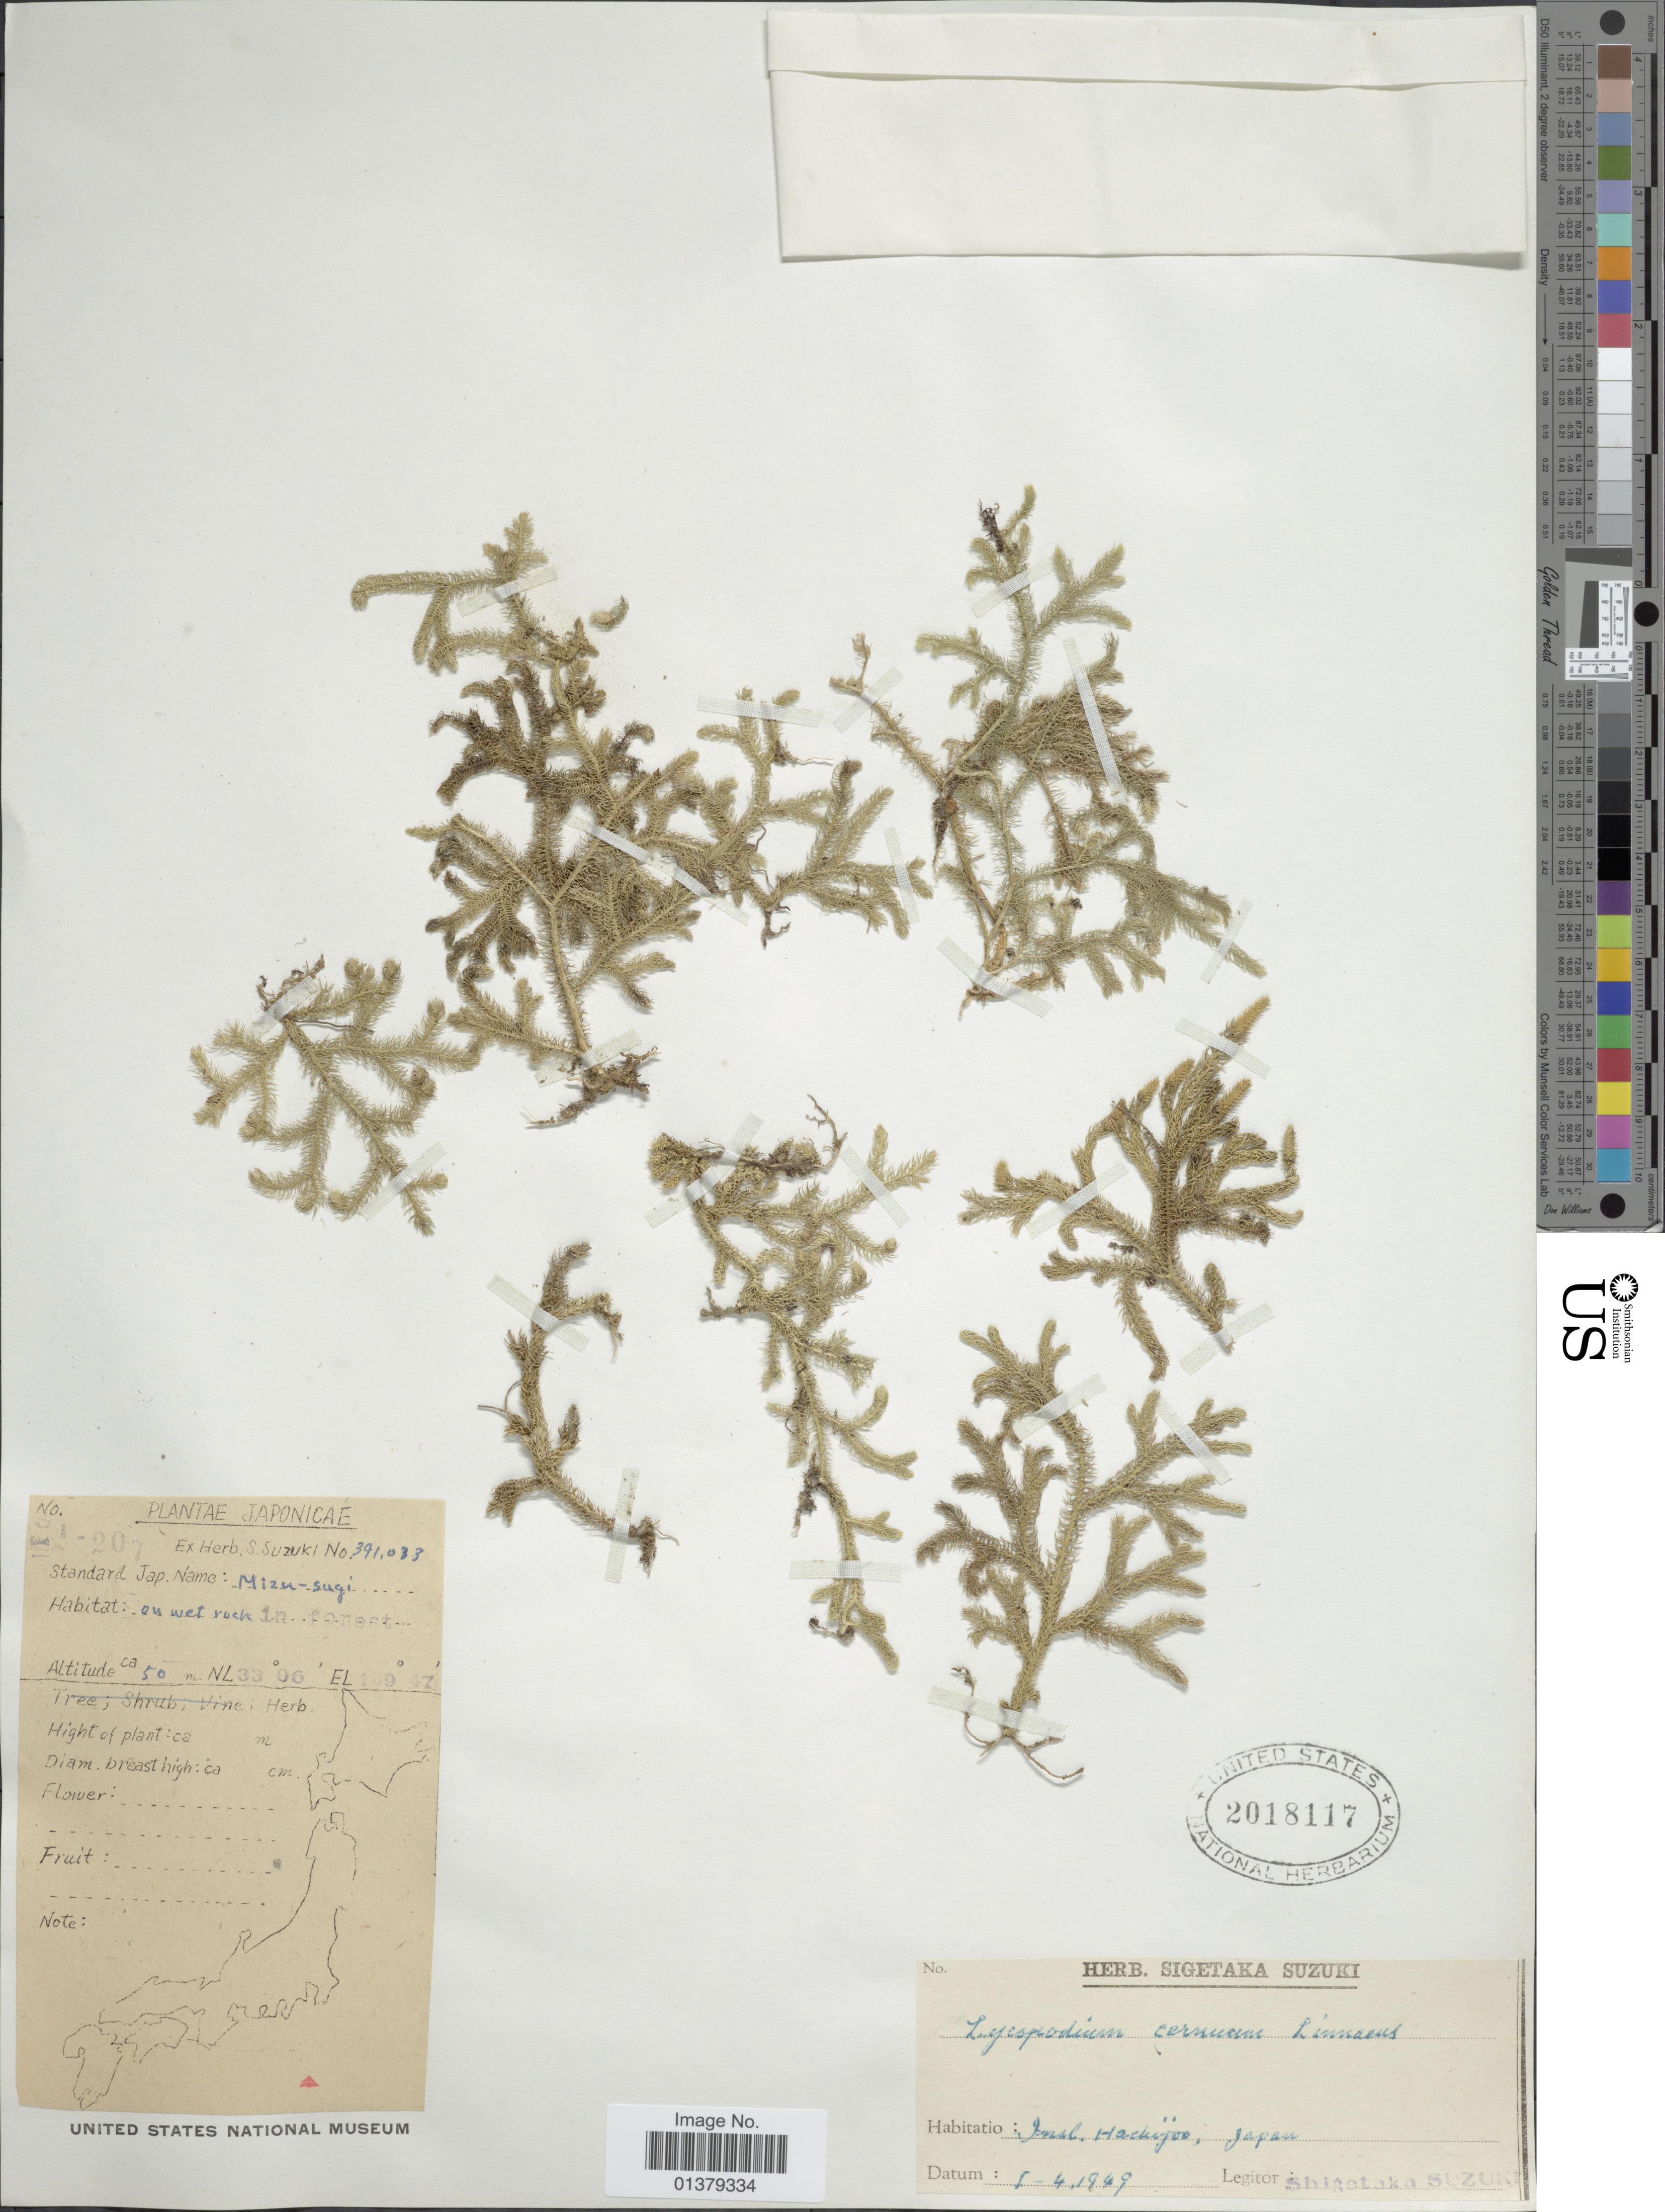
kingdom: Plantae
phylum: Tracheophyta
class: Lycopodiopsida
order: Lycopodiales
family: Lycopodiaceae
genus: Palhinhaea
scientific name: Palhinhaea cernua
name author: (L.) Vasc. & Franco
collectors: S. Suzuki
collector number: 391033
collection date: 1949-04-05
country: Japan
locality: Insl. Hachi-joo.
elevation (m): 50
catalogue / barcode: US 2018117